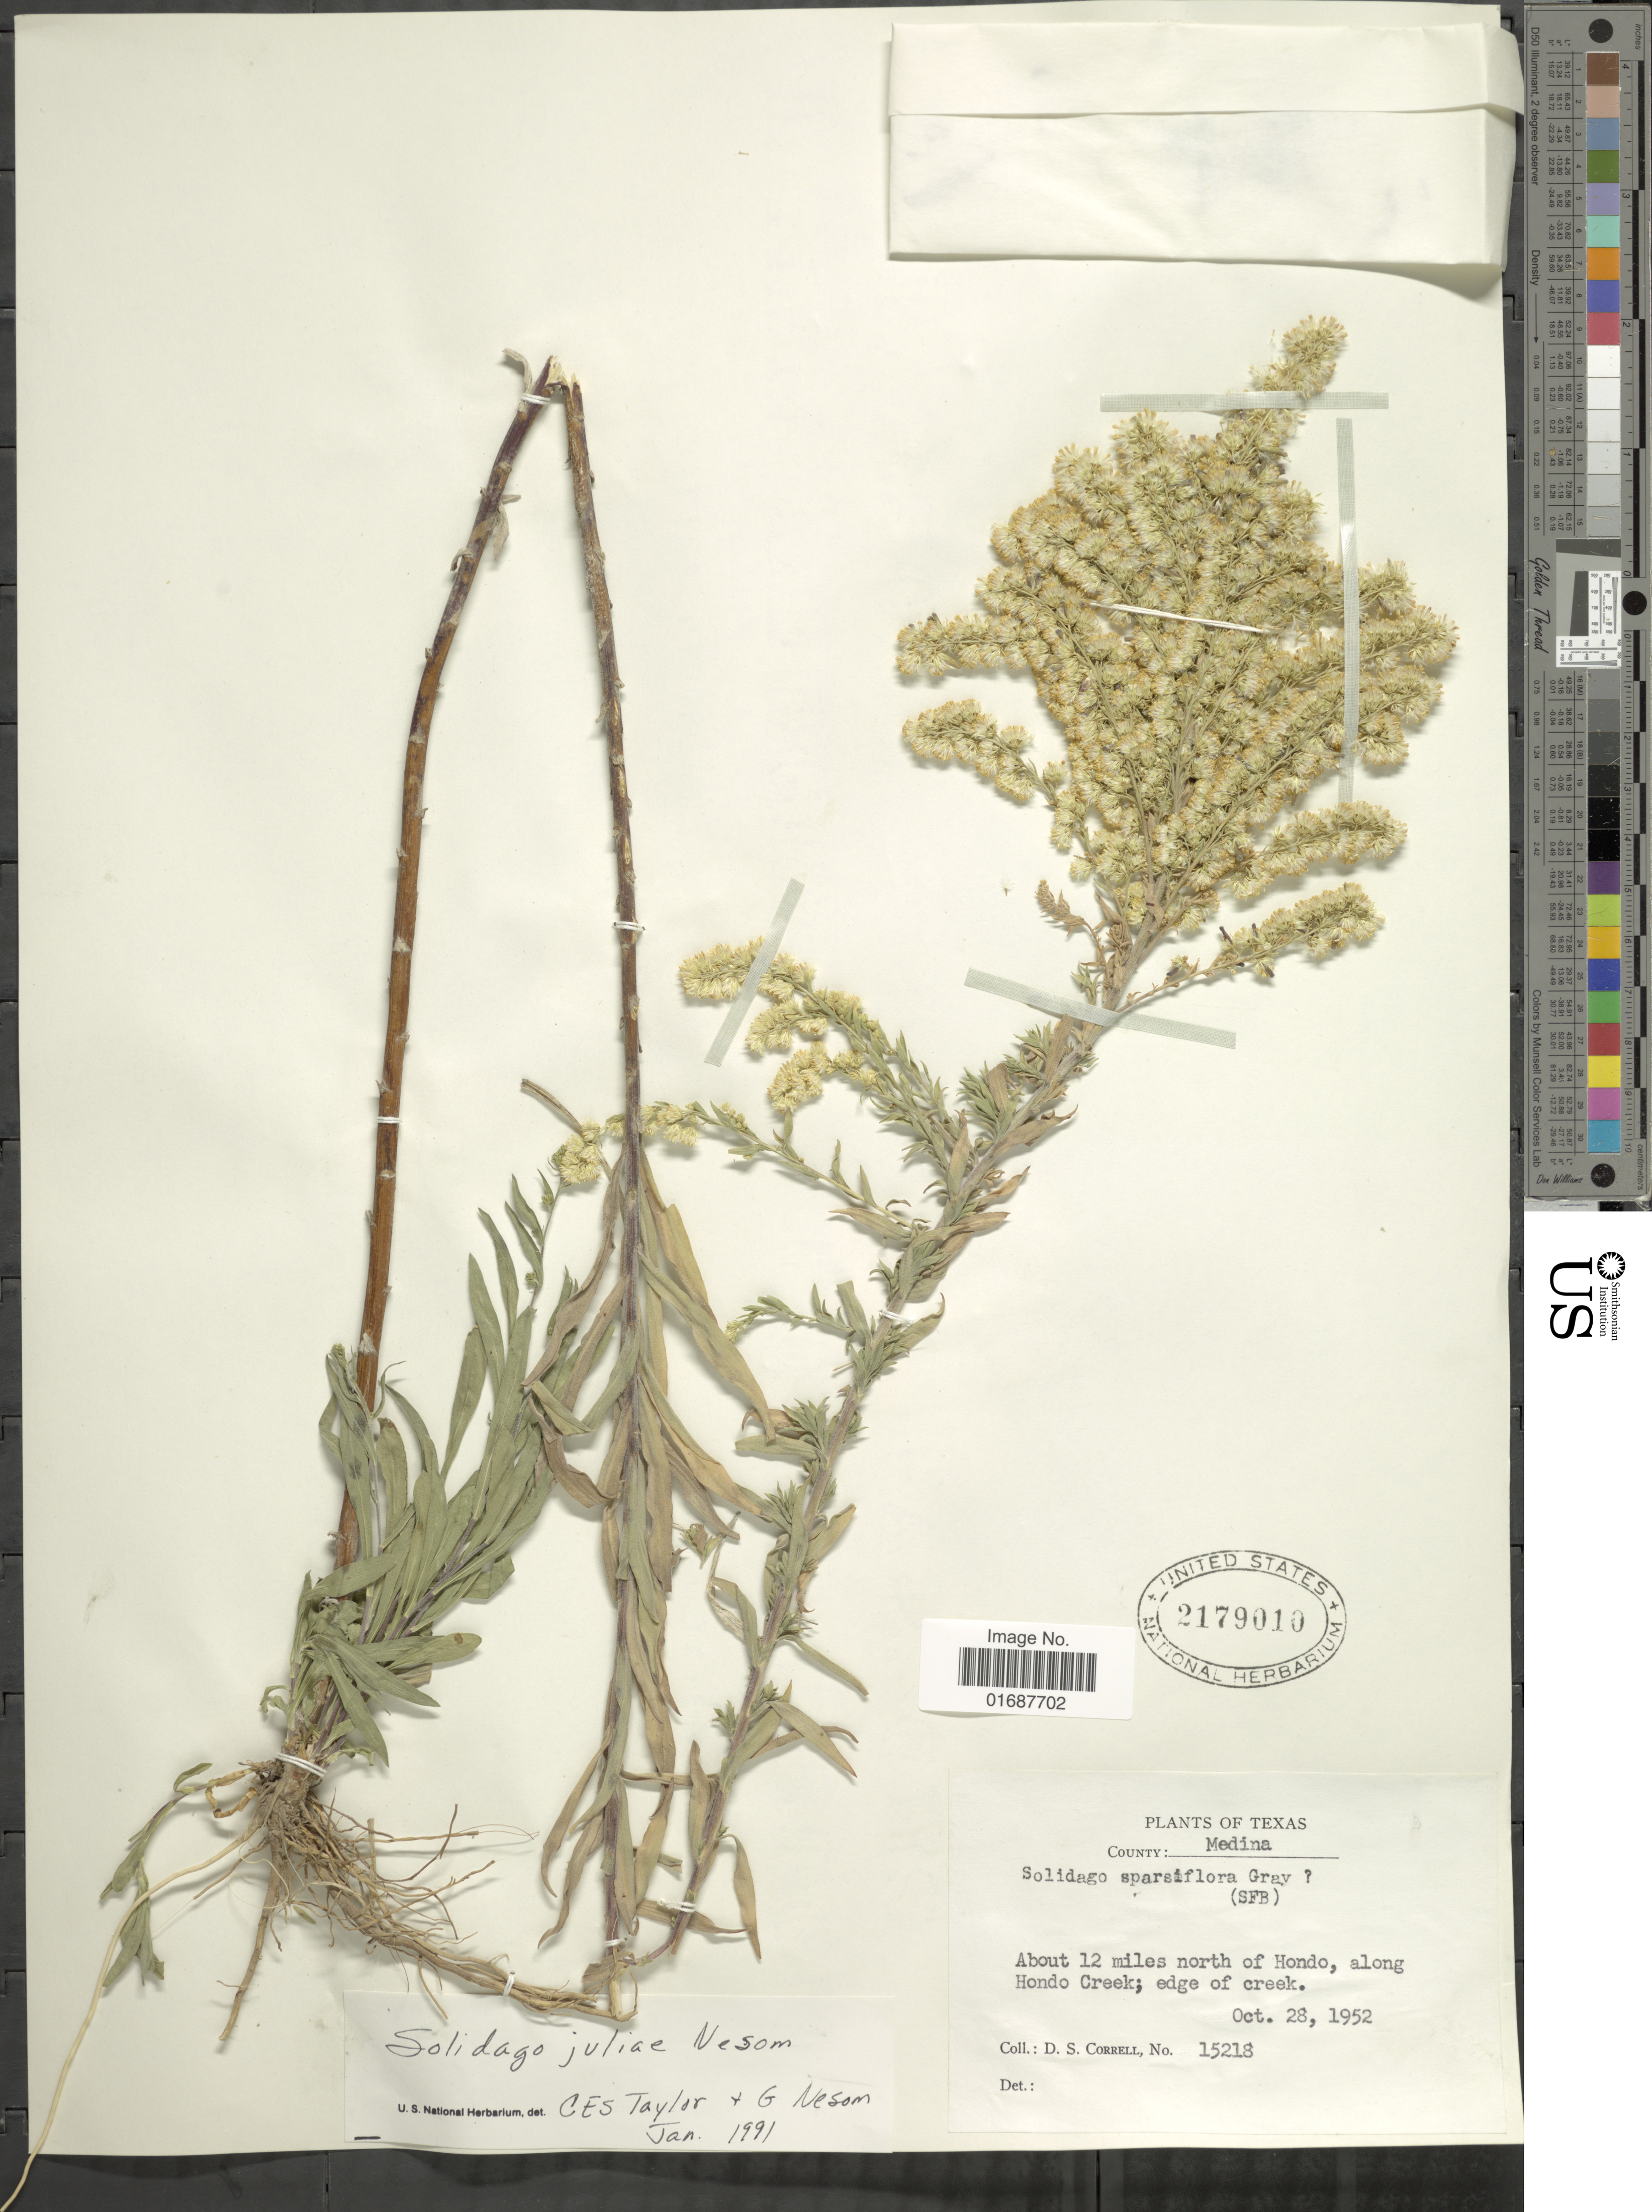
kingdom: Plantae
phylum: Tracheophyta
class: Magnoliopsida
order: Asterales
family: Asteraceae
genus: Solidago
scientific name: Solidago juliae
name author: G.L. Nesom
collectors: D. S. Correll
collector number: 15218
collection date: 1952-10-28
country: United States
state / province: Texas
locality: County: Medina. About 12 miles north of Hondo, along Hondo Creek; edge of creek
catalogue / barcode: US 2179010